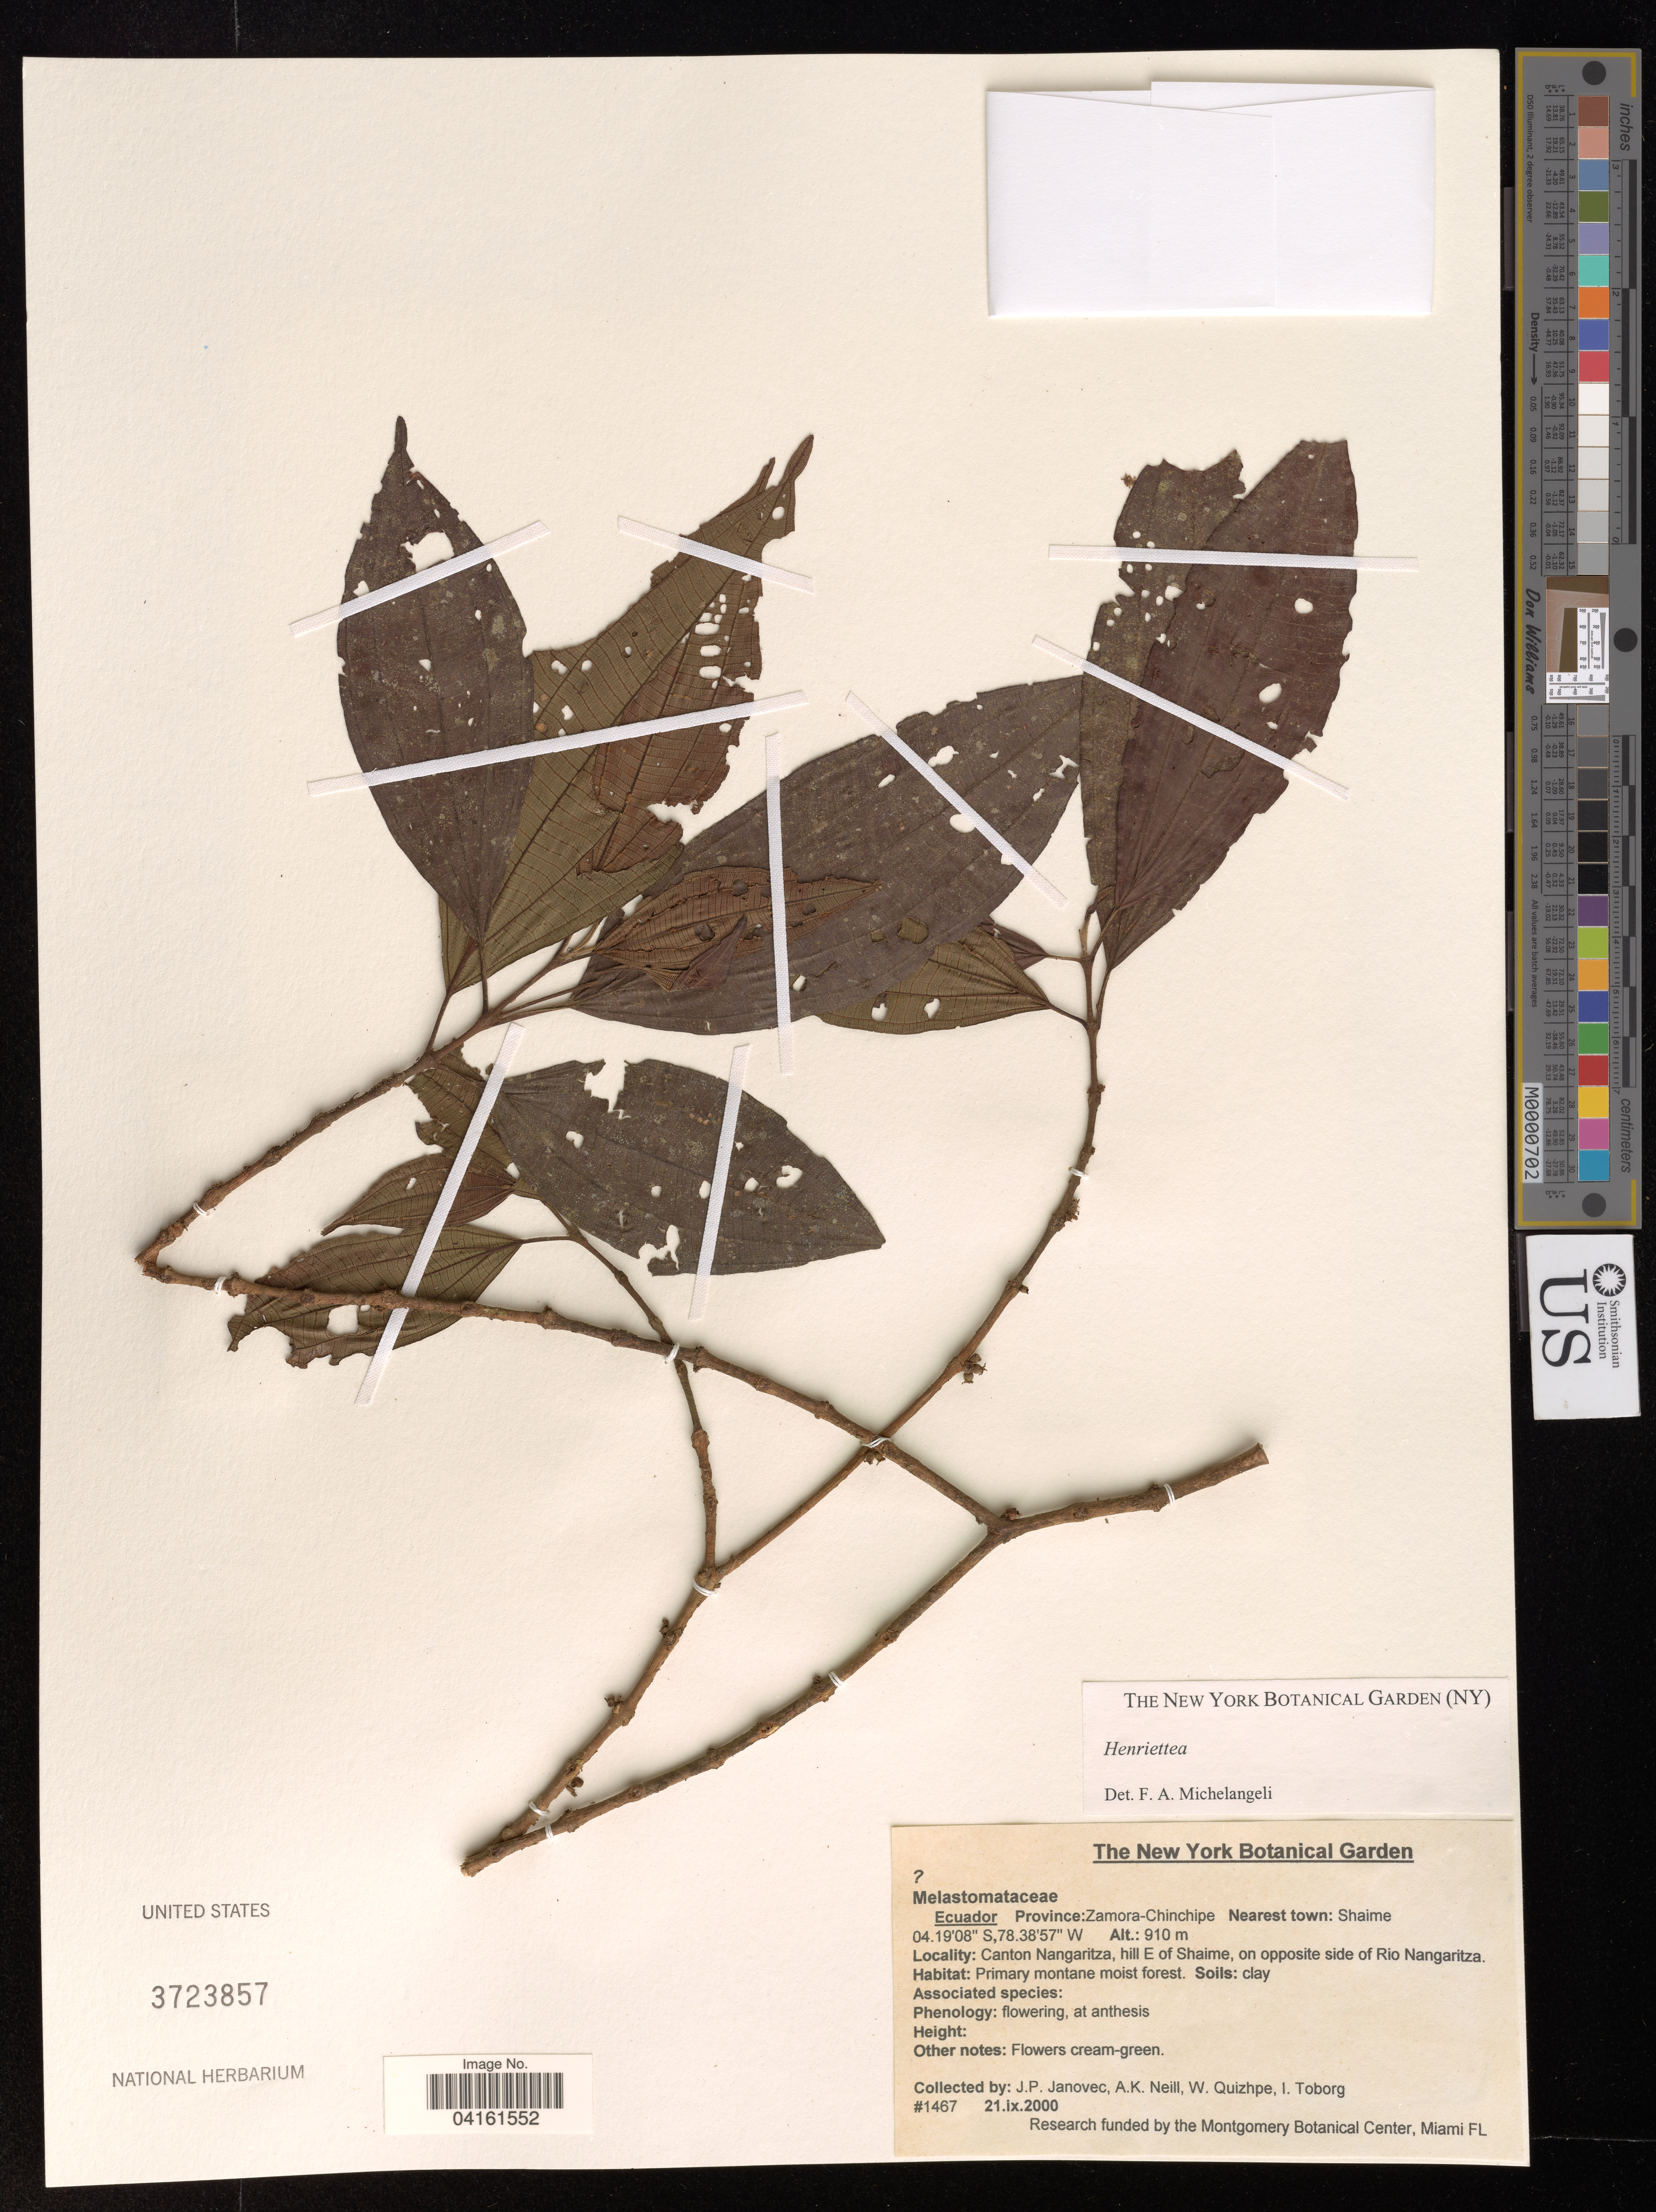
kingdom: Plantae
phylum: Tracheophyta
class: Magnoliopsida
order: Myrtales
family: Melastomataceae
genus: Henriettea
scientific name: Henriettea sp.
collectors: J.P. Janovec, A. Neill, W. Quizhpe & I. Toborg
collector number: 1467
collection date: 2000-09-21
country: Ecuador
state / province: Zamora-Chinchipe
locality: Nearest town: Shaime. Canton Nangaritza, hill E of Shaime, on opposite side of Rio Nangaritza.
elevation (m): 910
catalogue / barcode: US 3723857